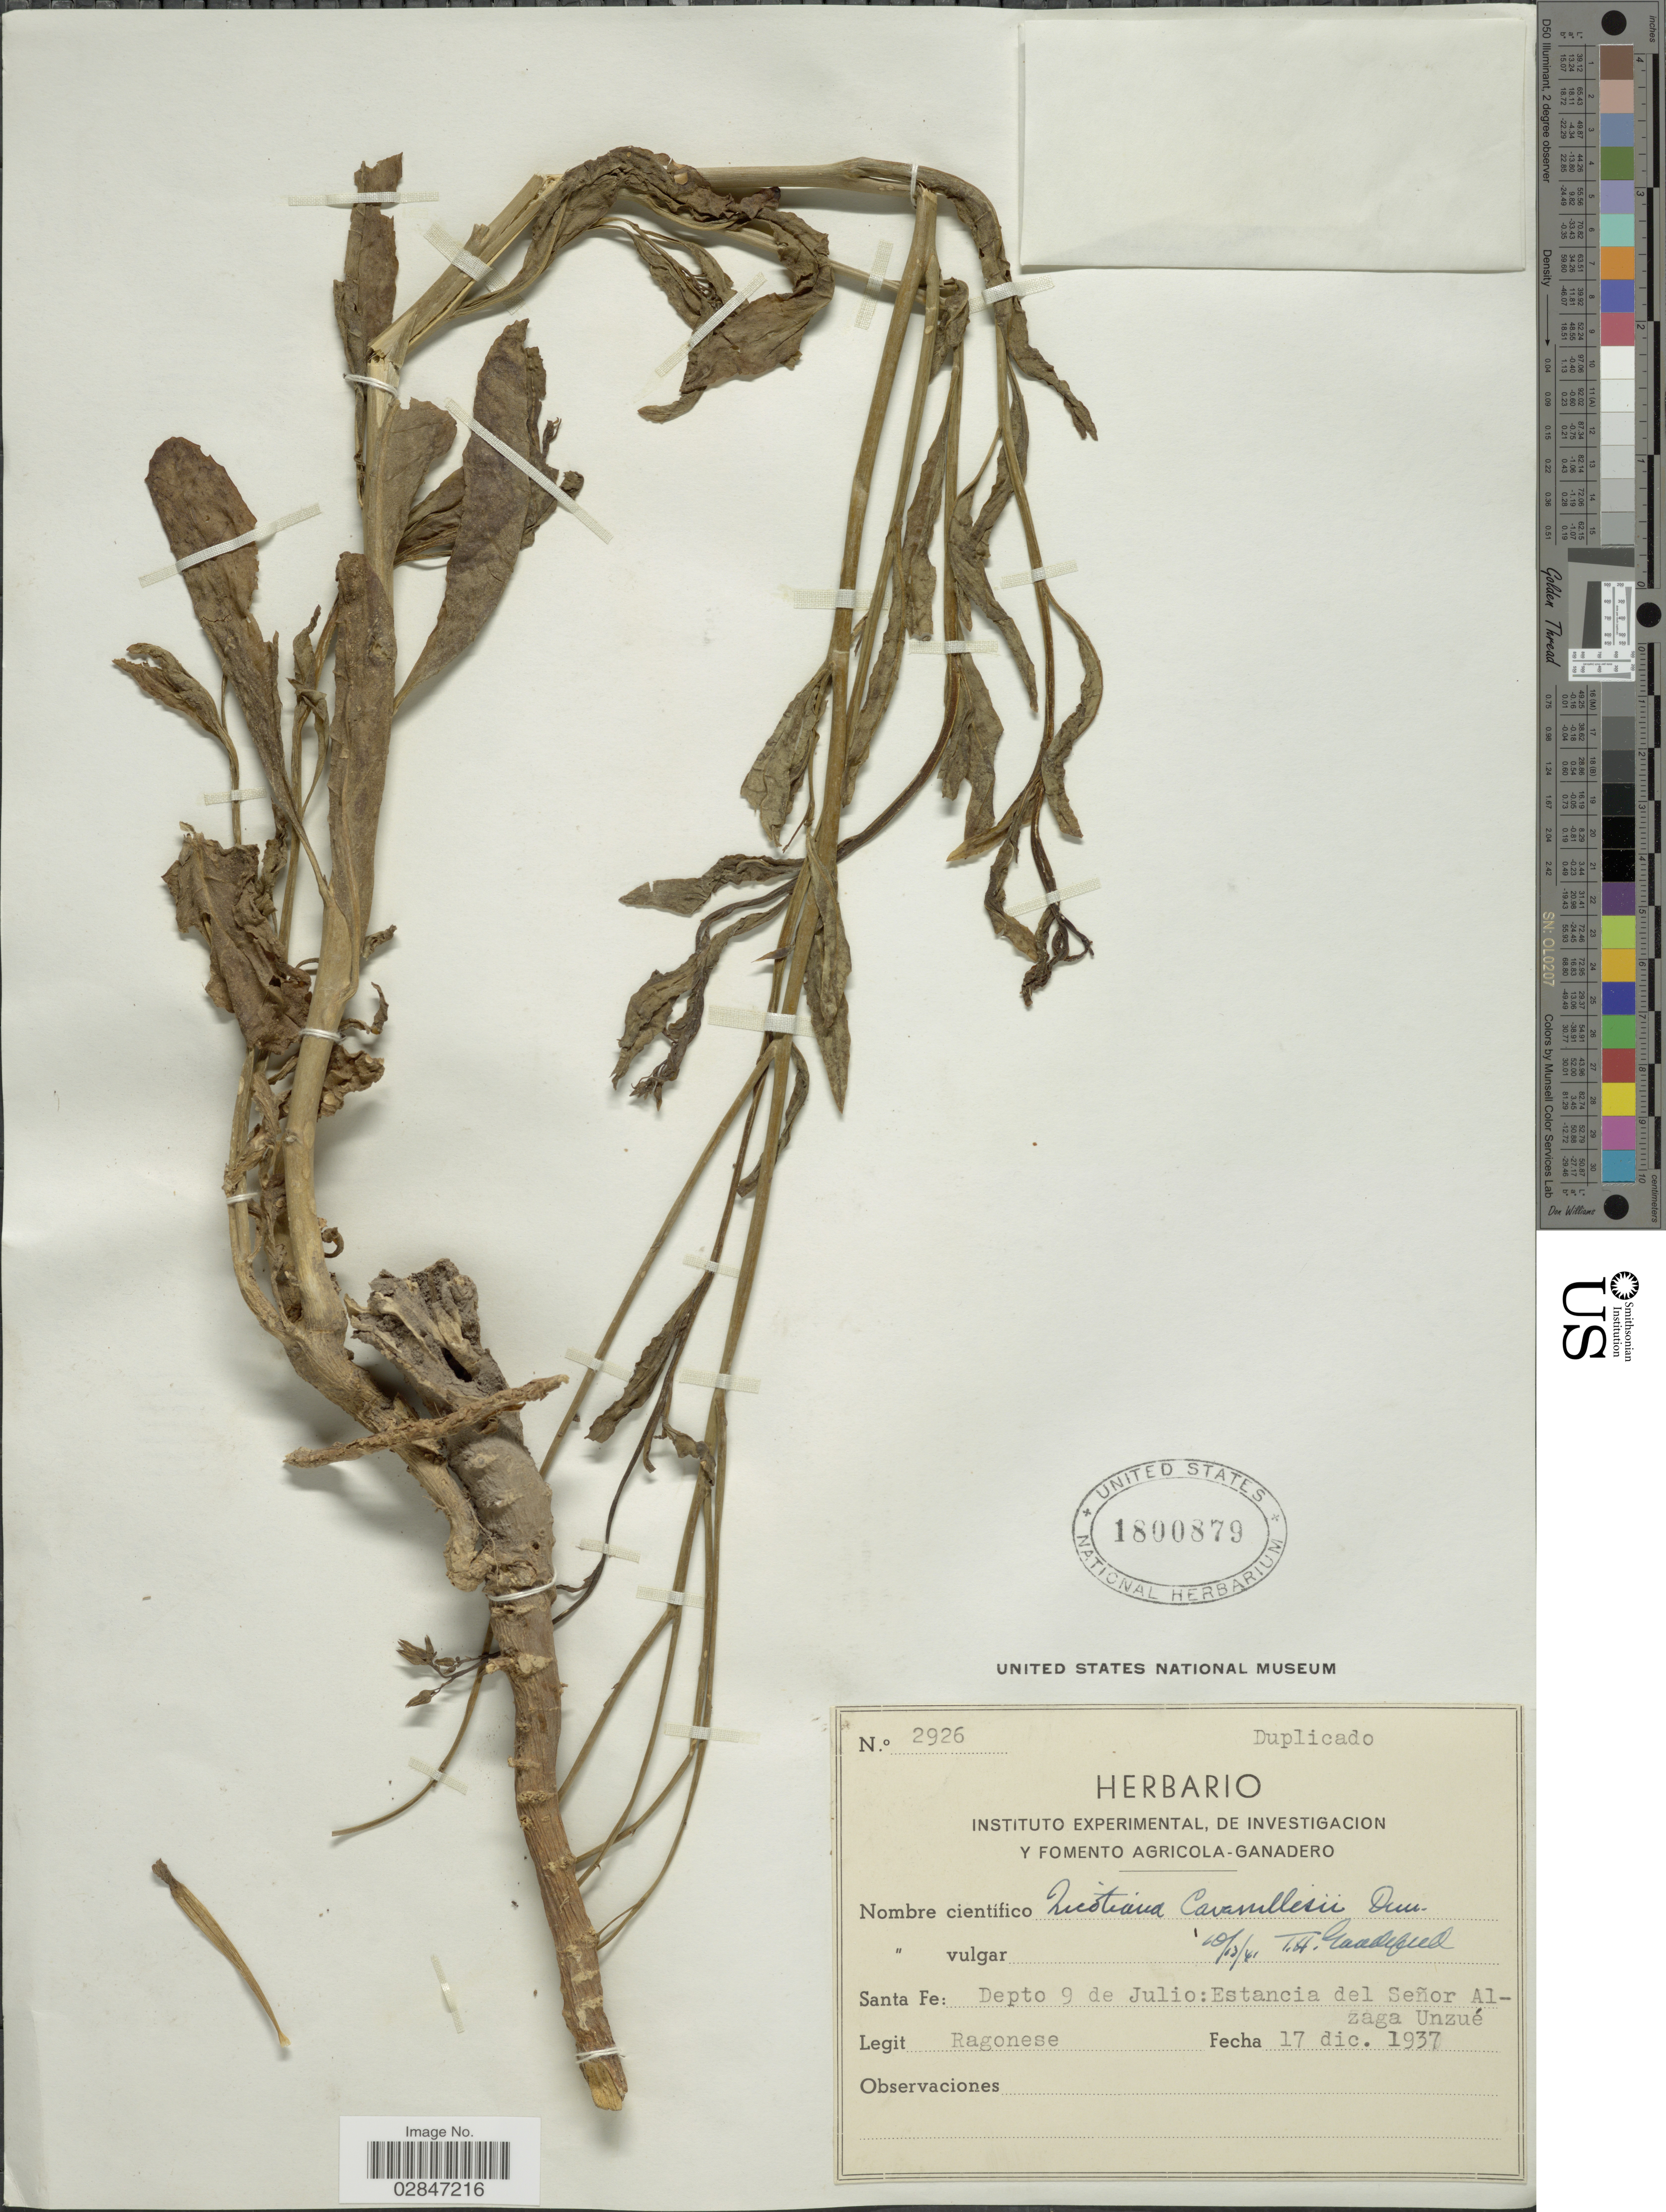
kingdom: Plantae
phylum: Tracheophyta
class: Magnoliopsida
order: Solanales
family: Solanaceae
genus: Nicotiana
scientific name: Nicotiana plumbaginifolia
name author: Viv.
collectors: Ragonese, --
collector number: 2926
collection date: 1937-12-17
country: Argentina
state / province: Santa Fe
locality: Santa Fe: Depto 9 de Julio: Estancia de Señor Alzaga Unzué.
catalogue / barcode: US 1800879